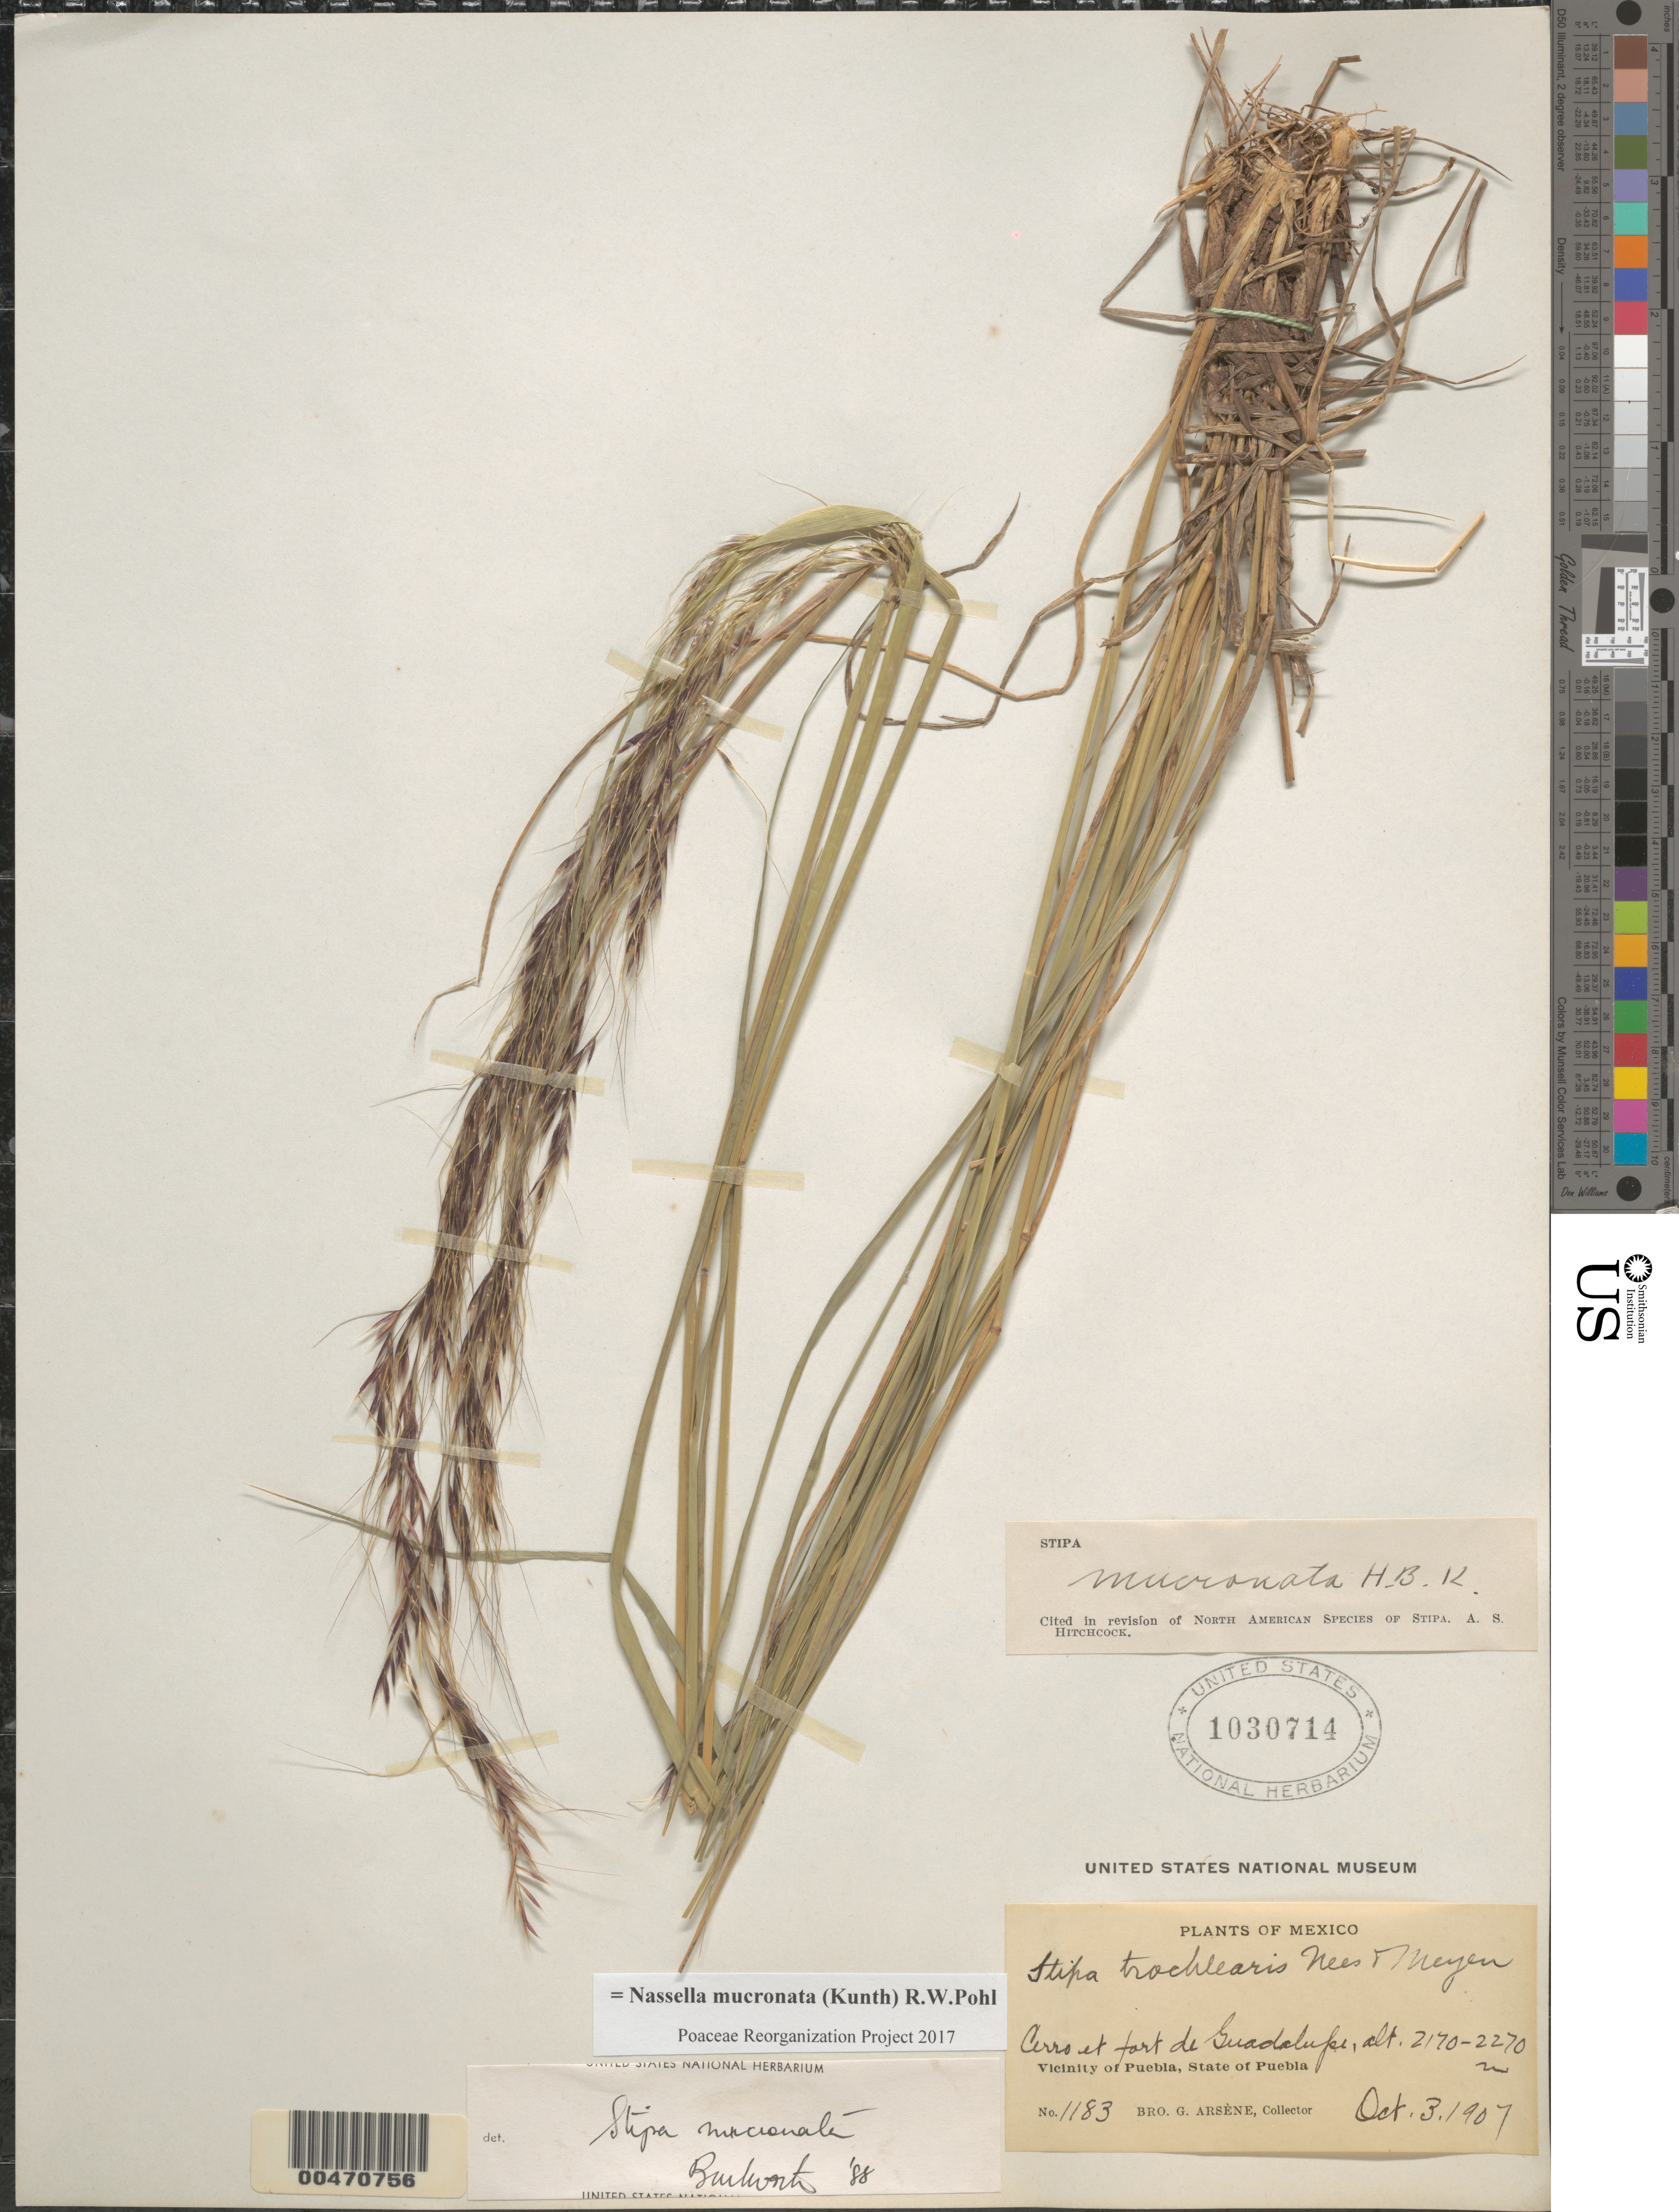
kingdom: Plantae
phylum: Tracheophyta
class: Liliopsida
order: Poales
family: Poaceae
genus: Nassella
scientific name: Nassella mucronata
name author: (Kunth) R.W. Pohl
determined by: Poaceae Reorganization Project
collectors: Bro. G. Arsène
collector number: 1183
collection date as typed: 3 Oct 1907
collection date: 1907-10-03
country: Mexico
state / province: Puebla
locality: Cerro & fort of Guadalupe, vicinity of Puebla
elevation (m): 2170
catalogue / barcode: US 1030714